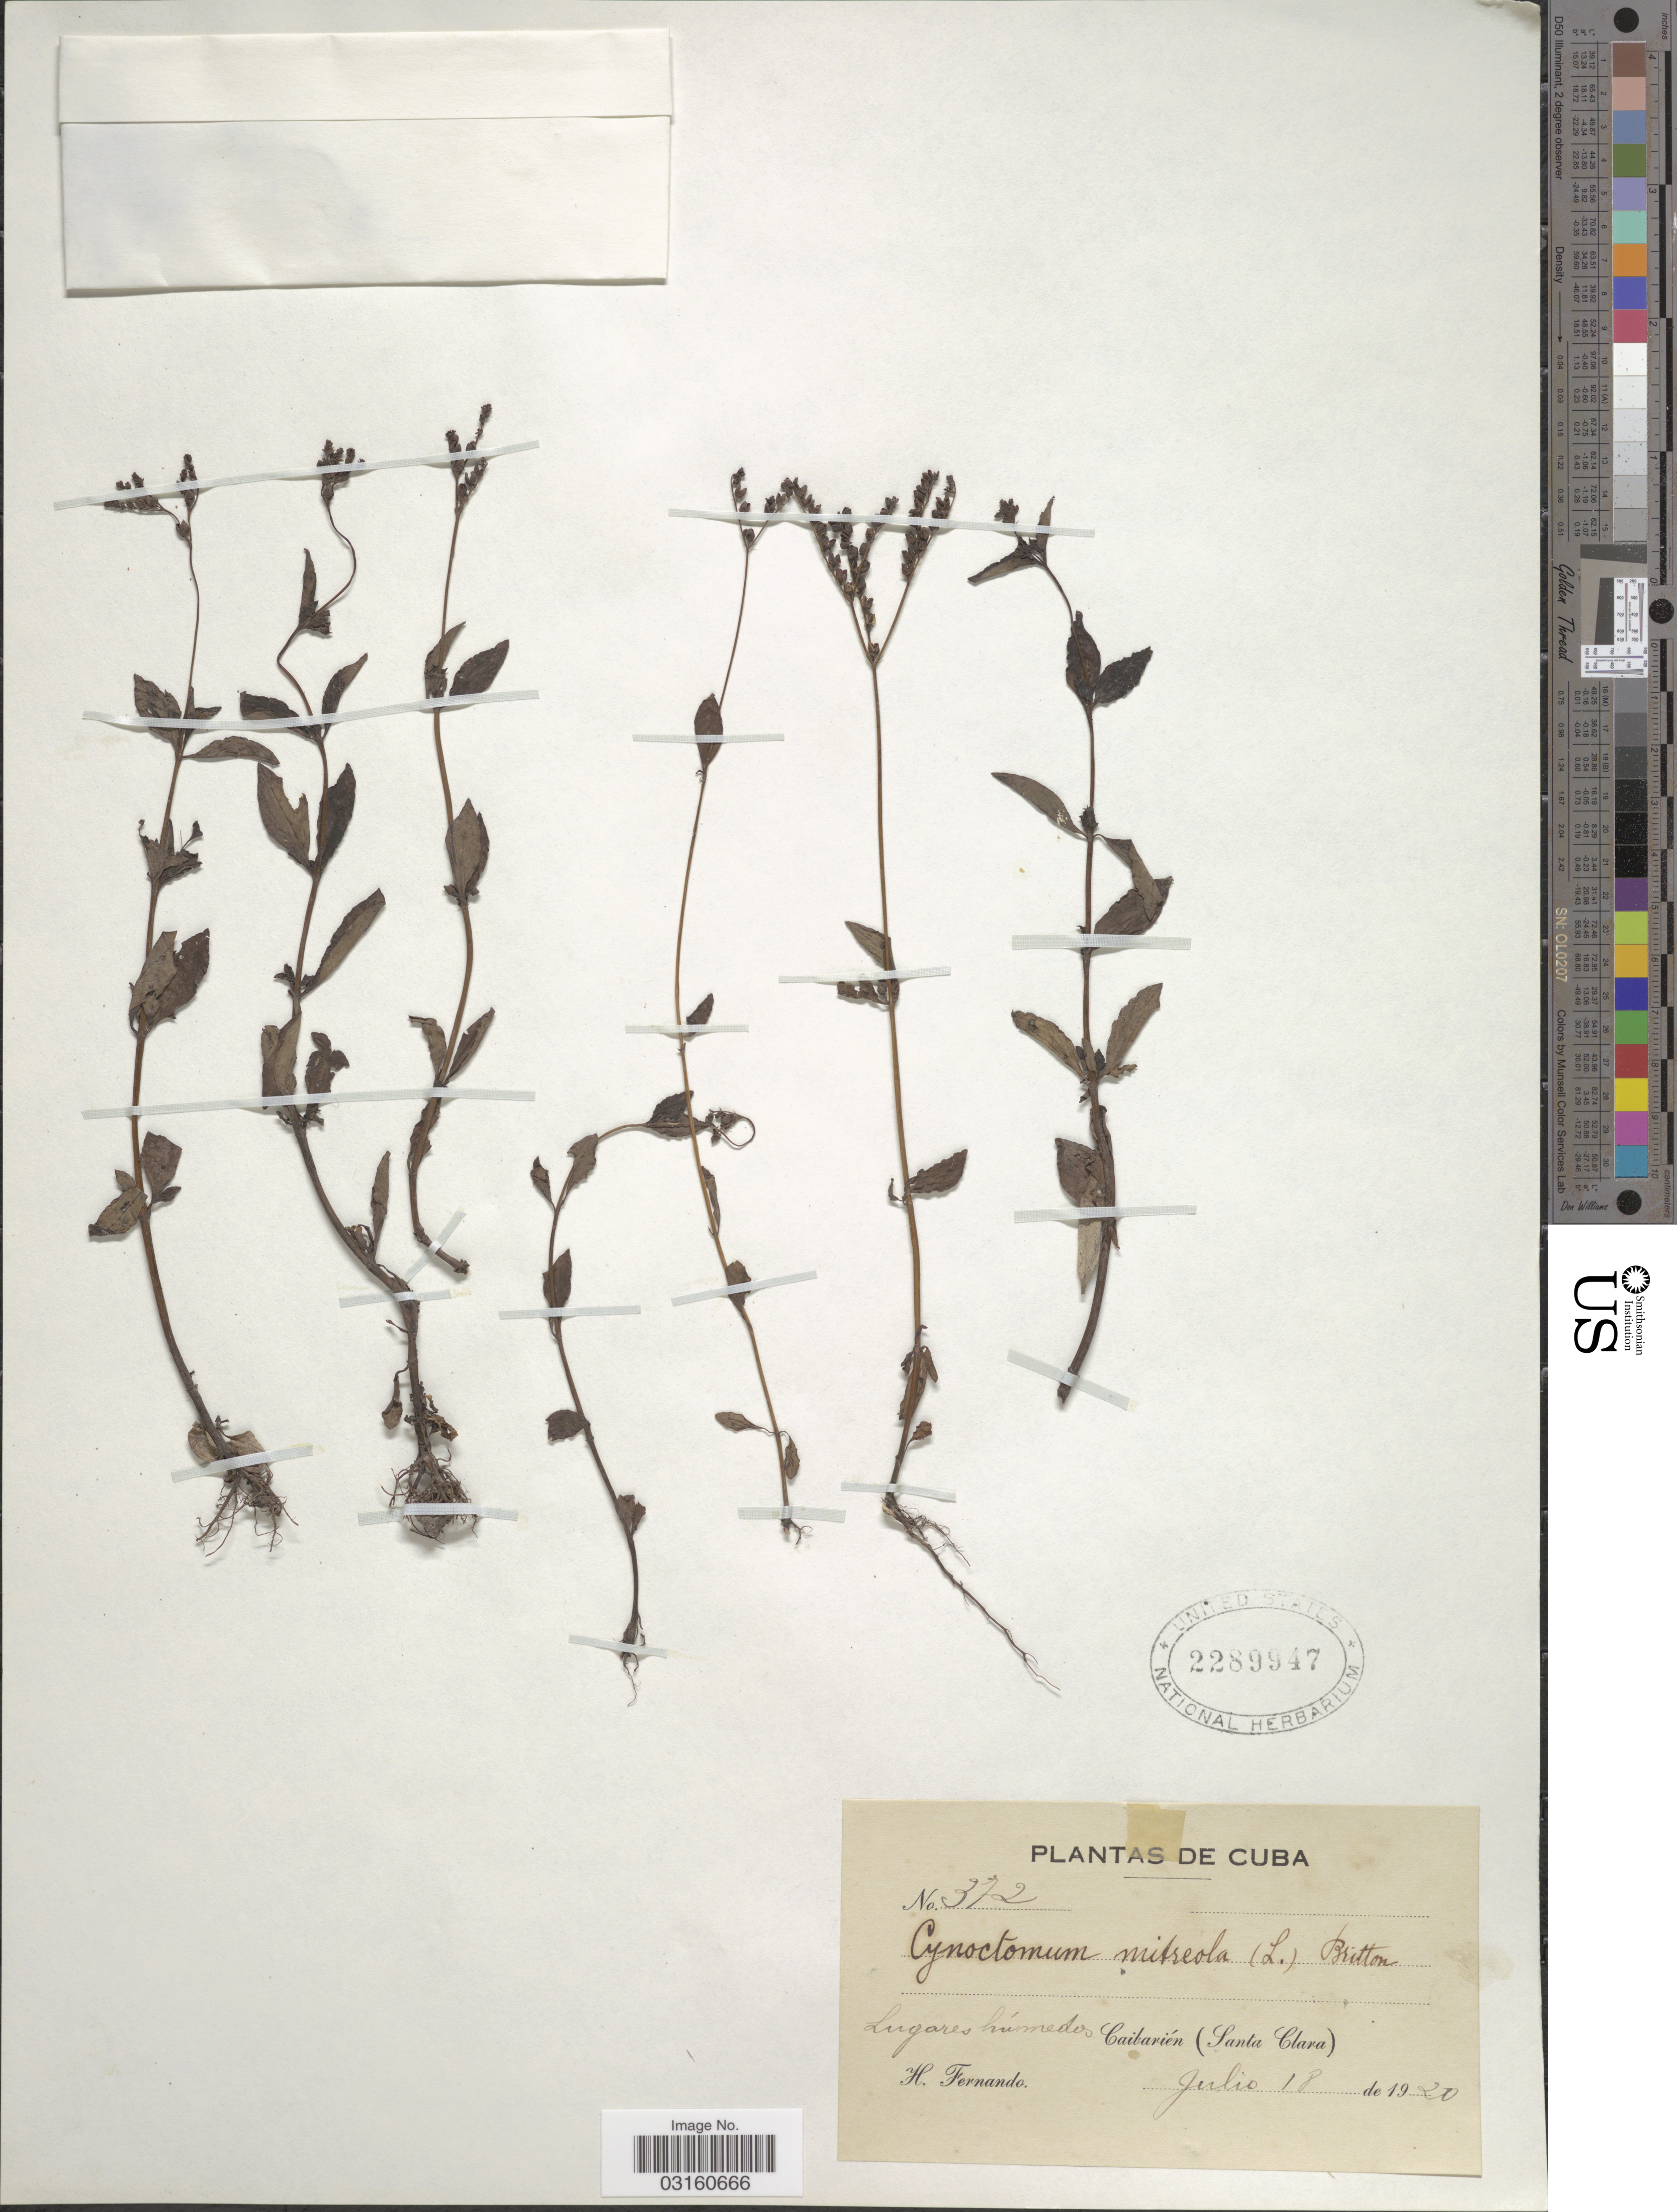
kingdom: Plantae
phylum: Tracheophyta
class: Magnoliopsida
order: Gentianales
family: Loganiaceae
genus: Mitreola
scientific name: Mitreola petiolata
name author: (J.F. Gmel.) Torr. & A. Gray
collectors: H. Fernando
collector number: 372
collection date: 1920-07-18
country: Cuba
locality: Lugares húmedos. Caibarién (Santa Clara).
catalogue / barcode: US 2289947